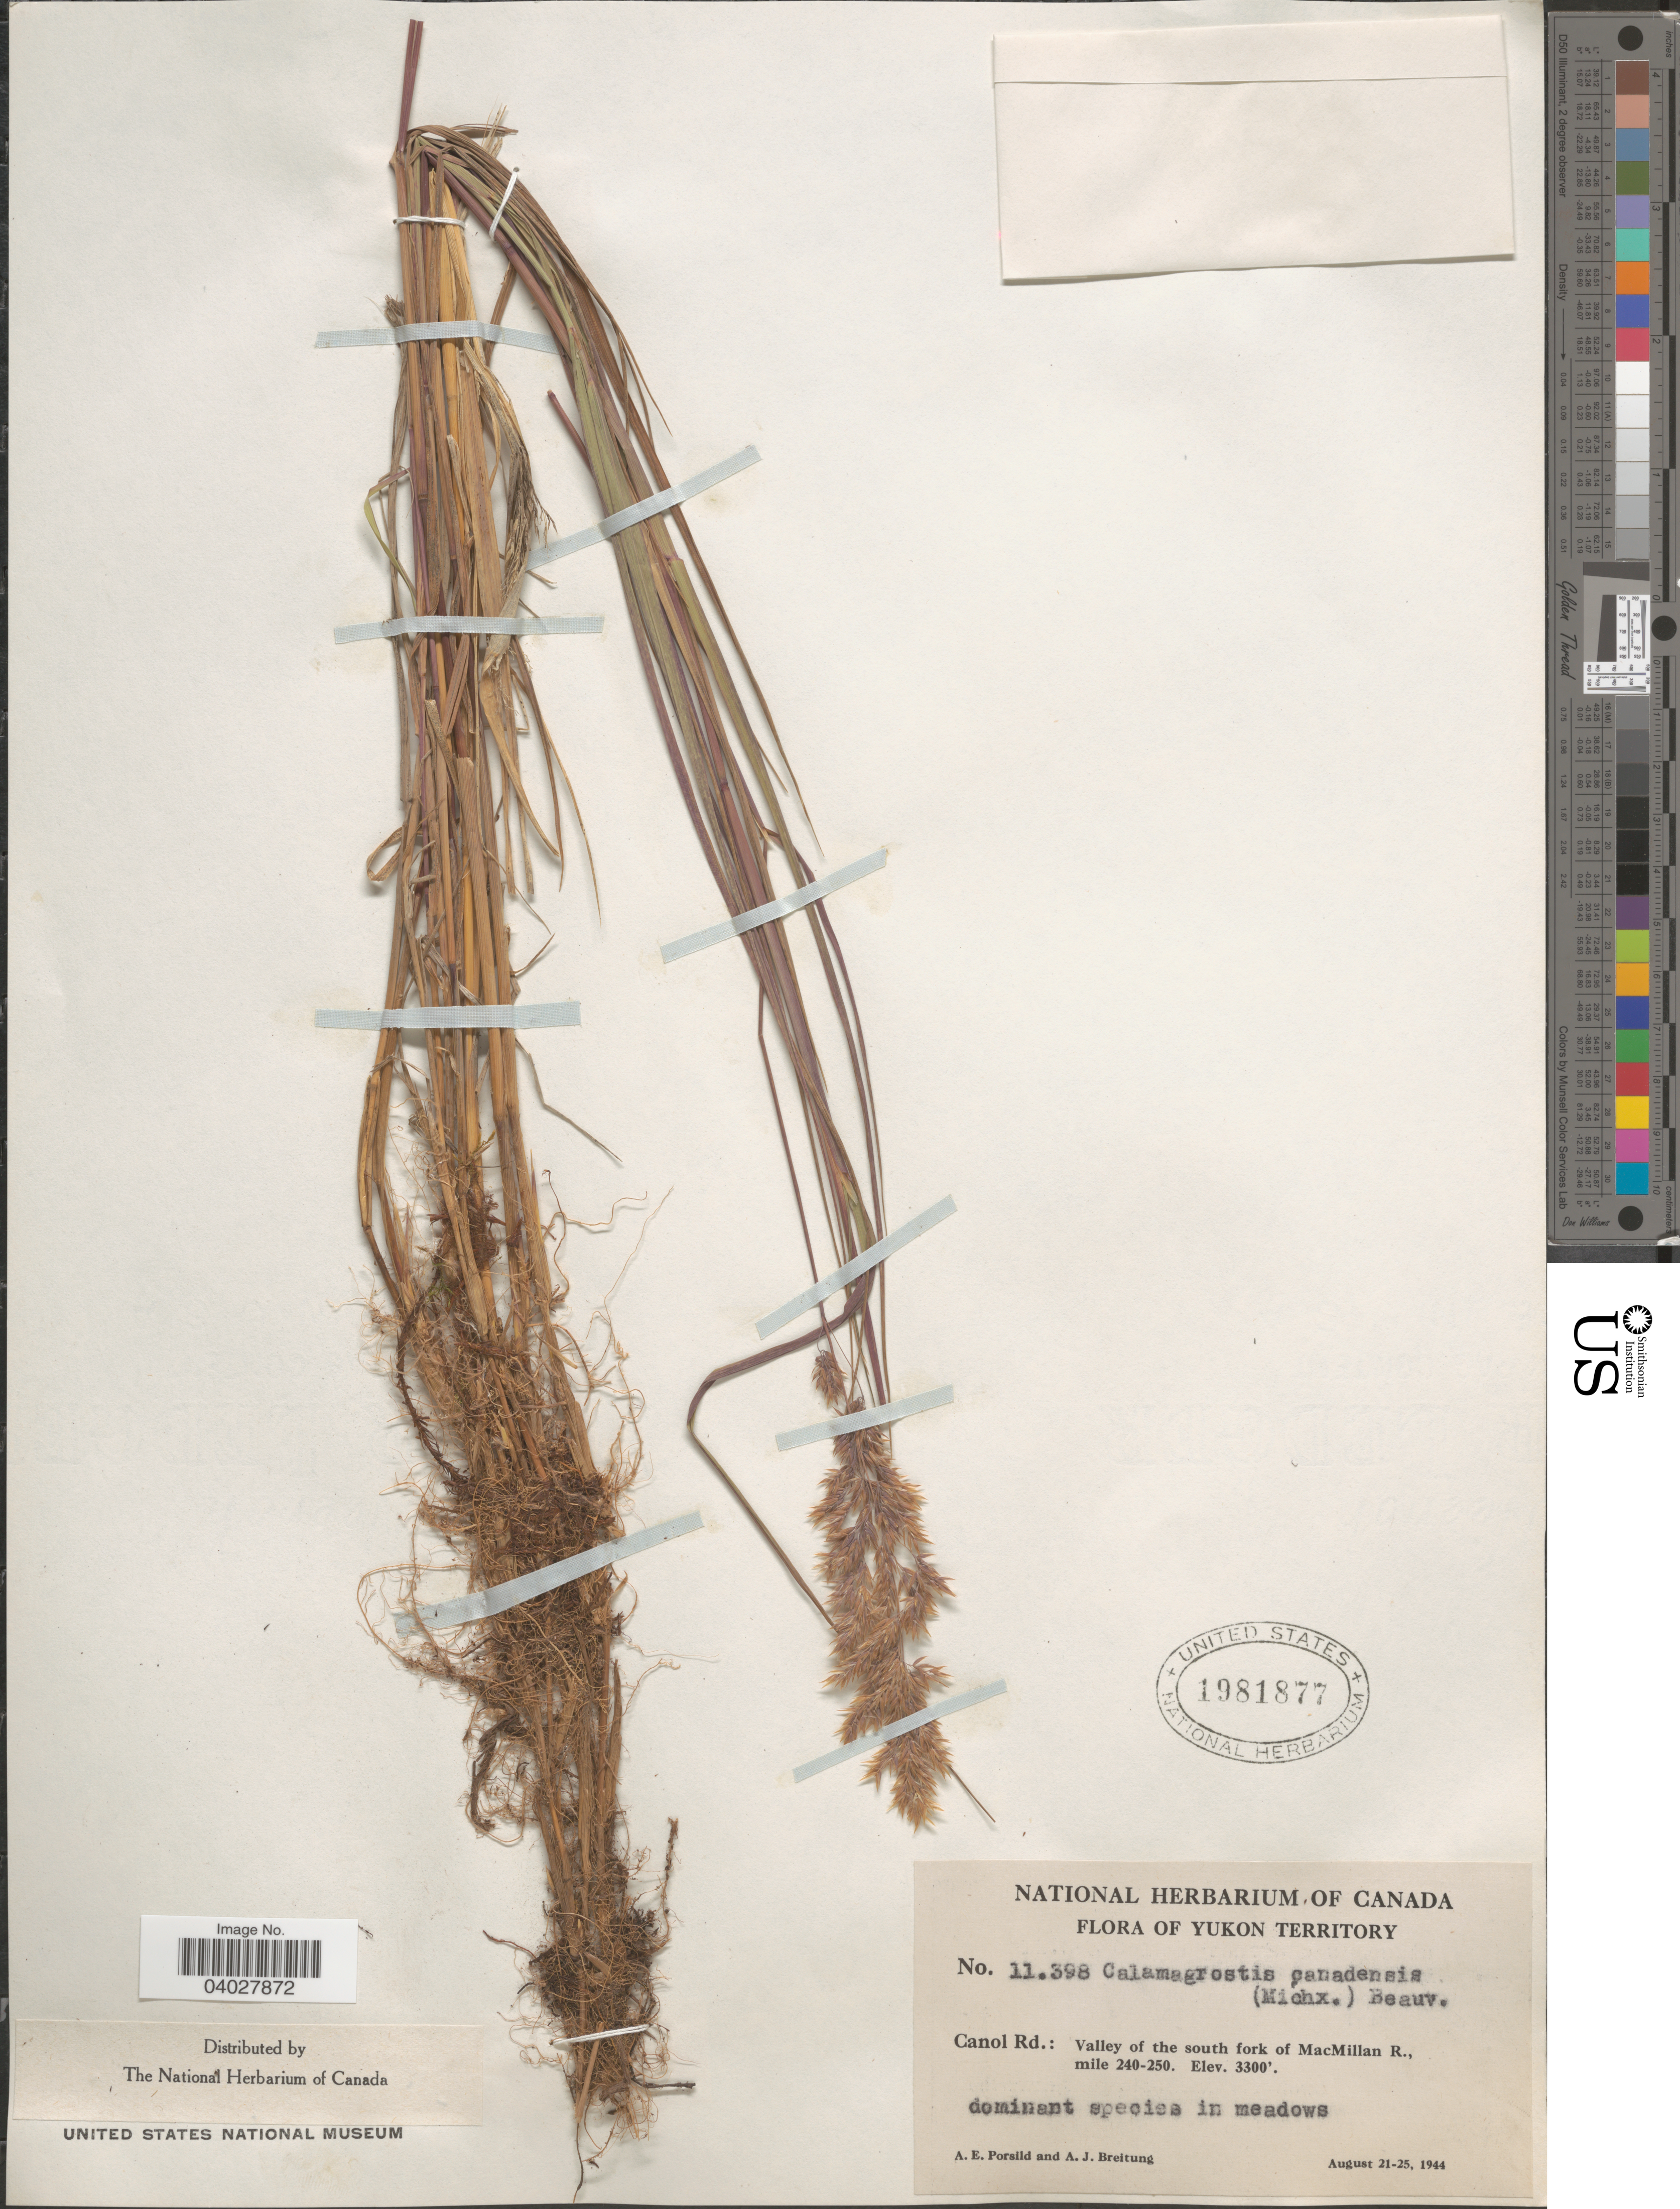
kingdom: Plantae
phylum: Tracheophyta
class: Liliopsida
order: Poales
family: Poaceae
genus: Calamagrostis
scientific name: Calamagrostis canadensis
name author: (Michx.) P. Beauv.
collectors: A. E. Porsild & A. Breitung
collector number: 11398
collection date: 1944-08-21/1944-08-25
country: Canada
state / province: Yukon Territory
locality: Canol Rd.: Valley of the south fork of MacMillan R., mile 240-250.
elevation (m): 1006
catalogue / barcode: US 1981877